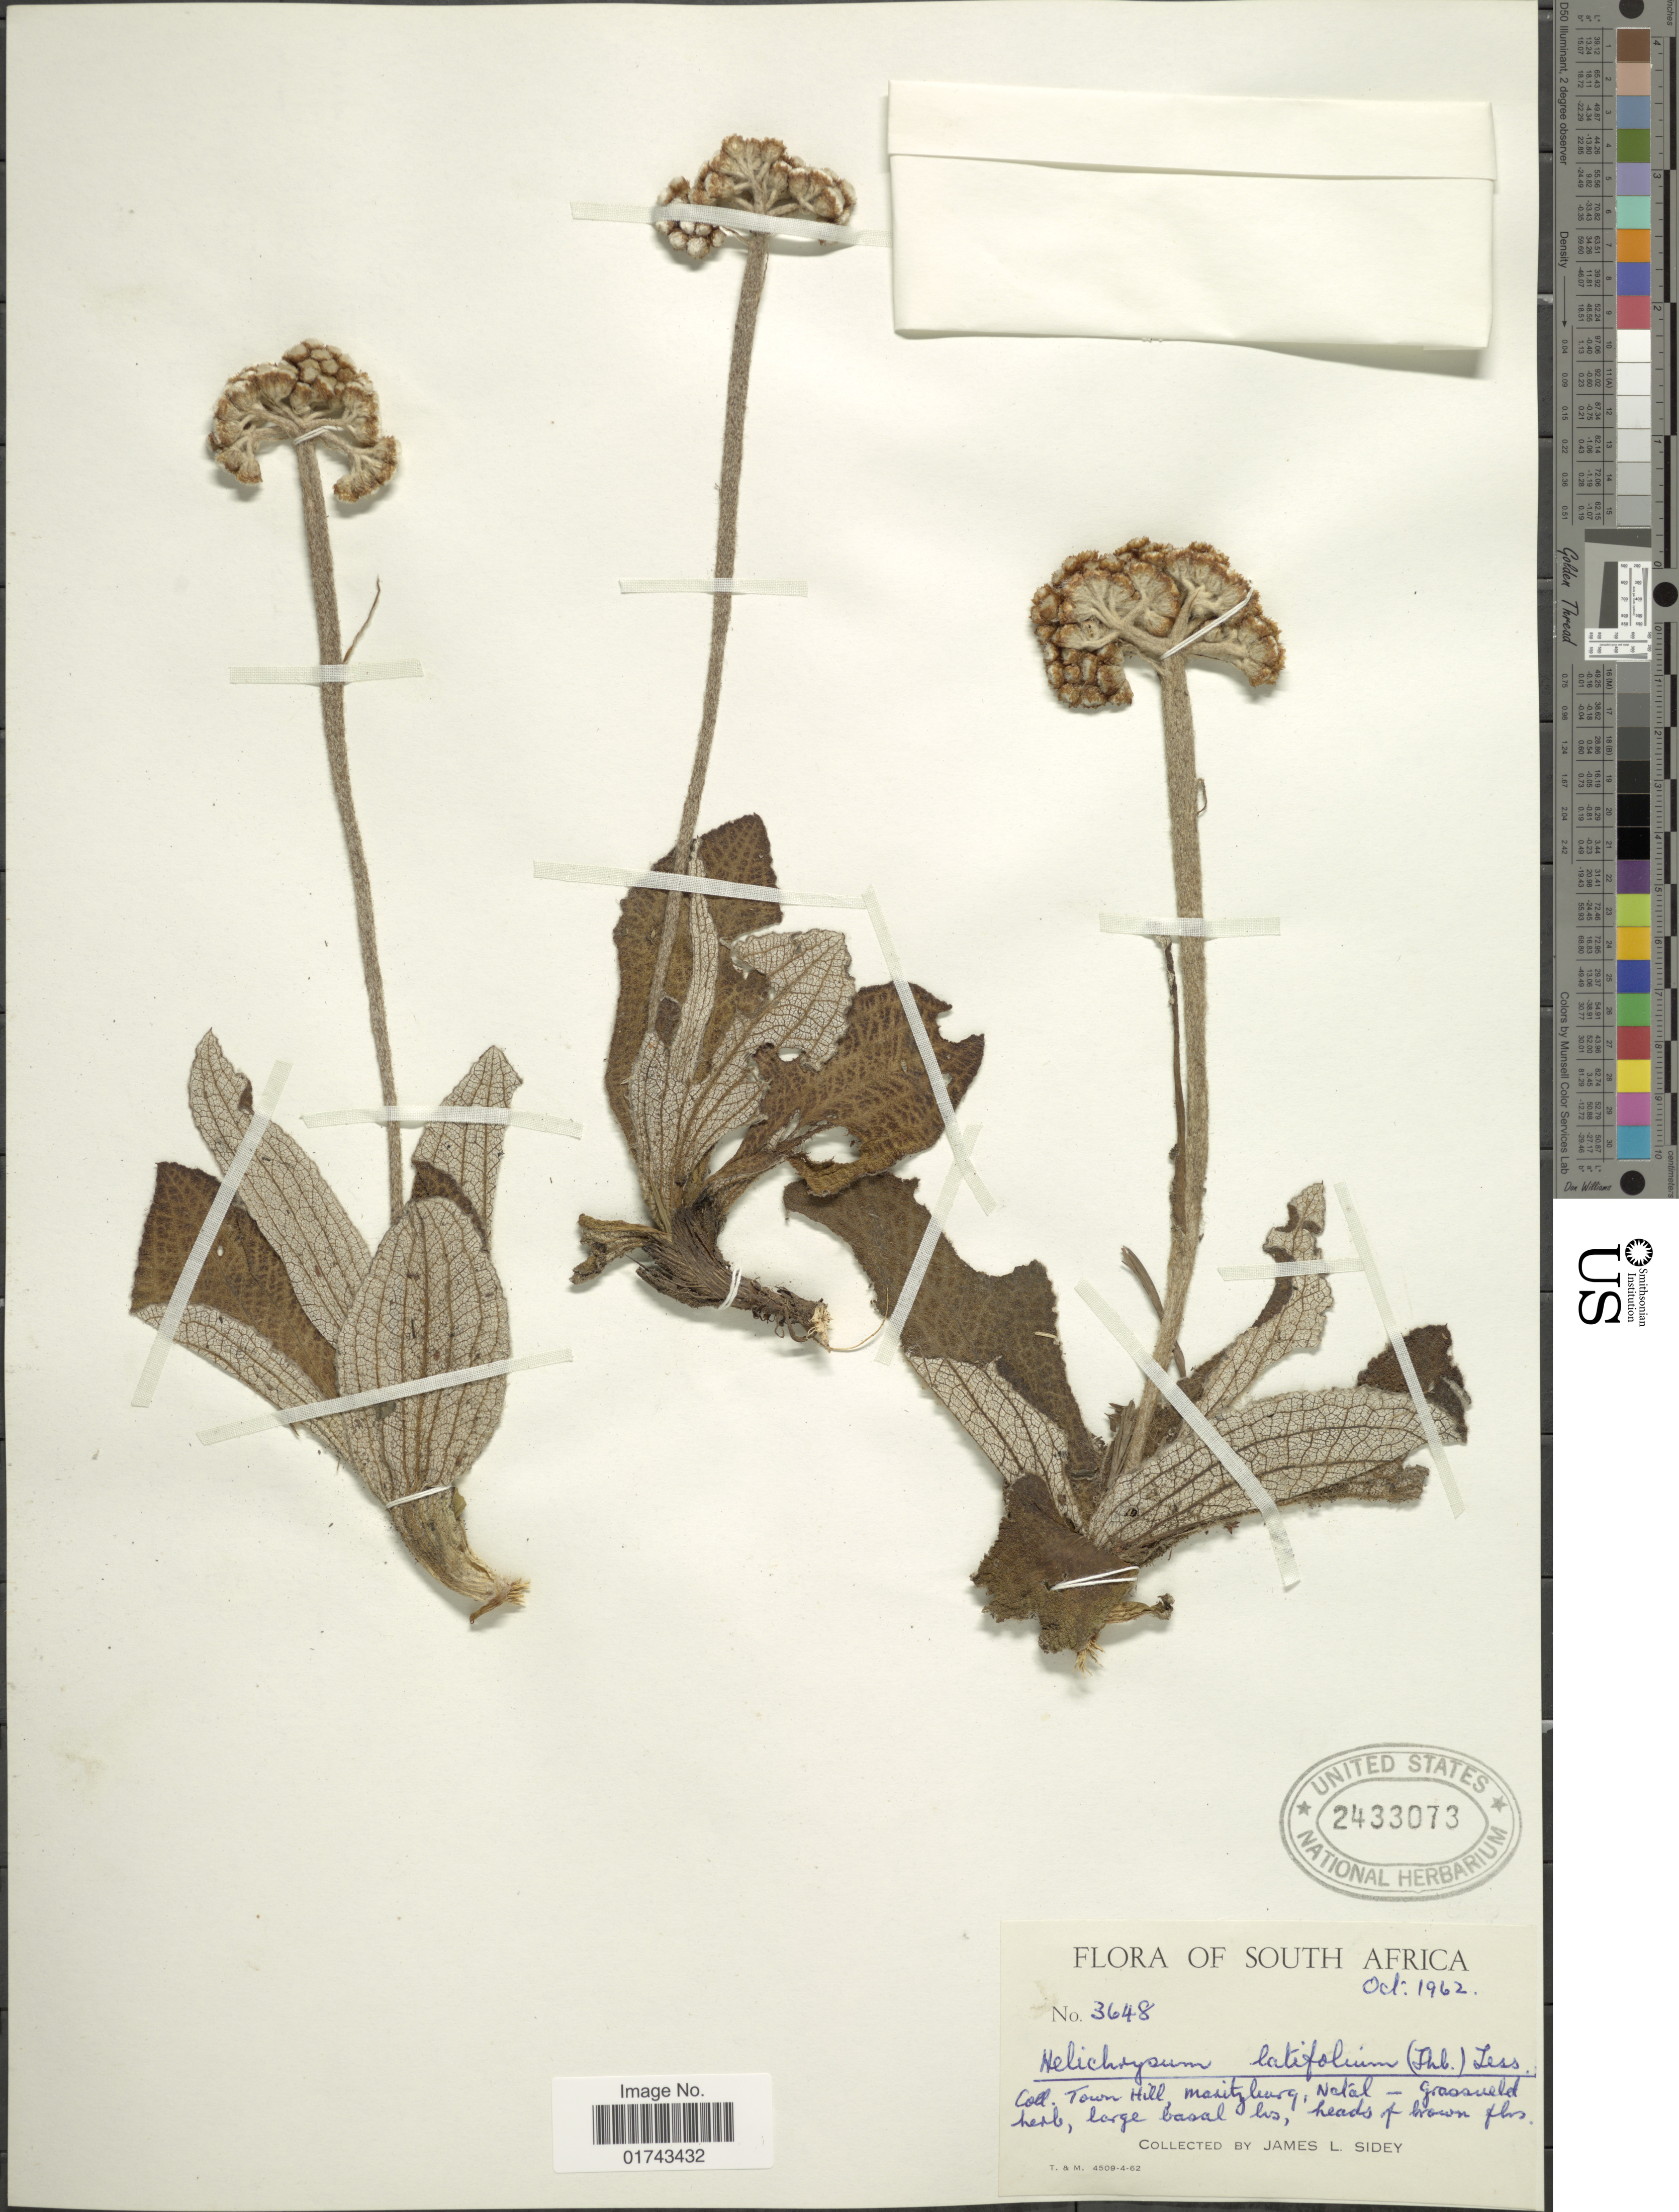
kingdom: Plantae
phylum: Tracheophyta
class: Magnoliopsida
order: Asterales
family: Asteraceae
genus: Helichrysum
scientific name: Helichrysum nudifolium var. pilosellum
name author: (L.) Beentje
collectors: J. L. Sidey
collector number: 3648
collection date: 1962-10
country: South Africa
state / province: KwaZulu-Natal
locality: Coll. Town Hill, Mazitzburg, Natal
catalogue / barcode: US 2433073